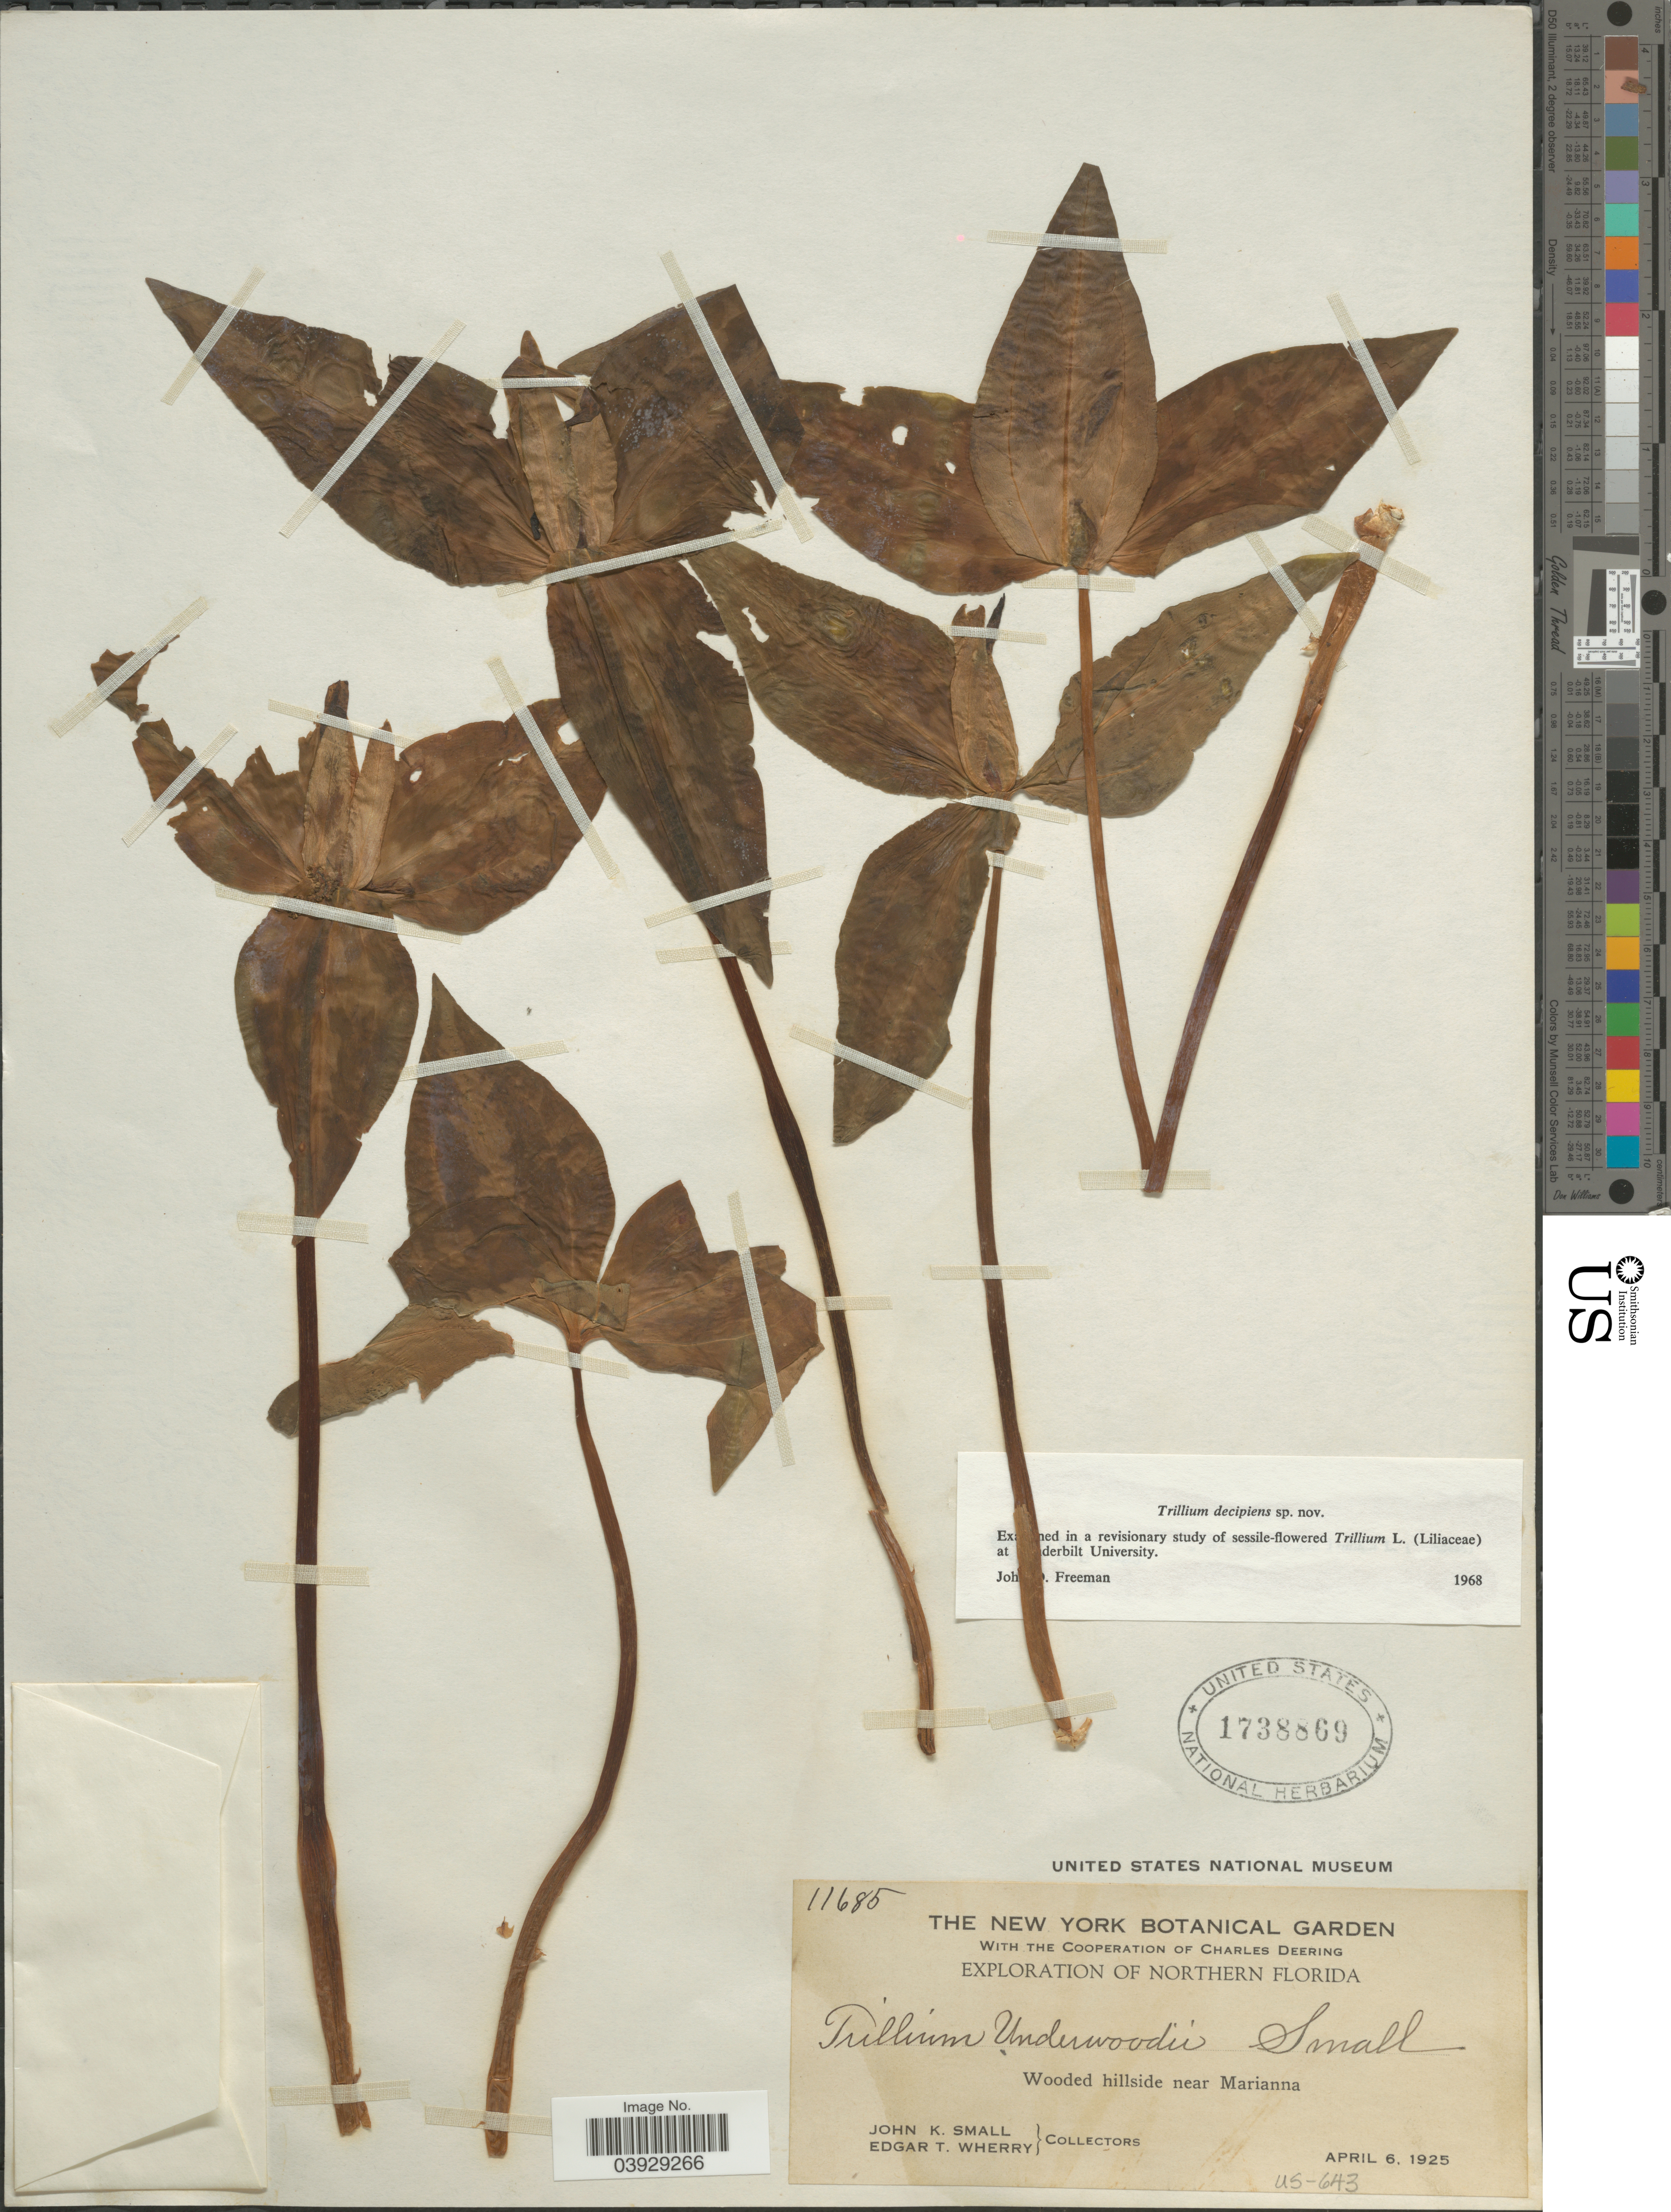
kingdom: Plantae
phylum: Tracheophyta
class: Liliopsida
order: Liliales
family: Melanthiaceae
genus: Trillium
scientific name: Trillium decipiens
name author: J. D. Freeman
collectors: J. K. Small & E. T. Wherry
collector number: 11685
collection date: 1925-04-06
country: United States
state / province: Florida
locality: Northern Florida. Wooded hillside near Marianna.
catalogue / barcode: US 1738869